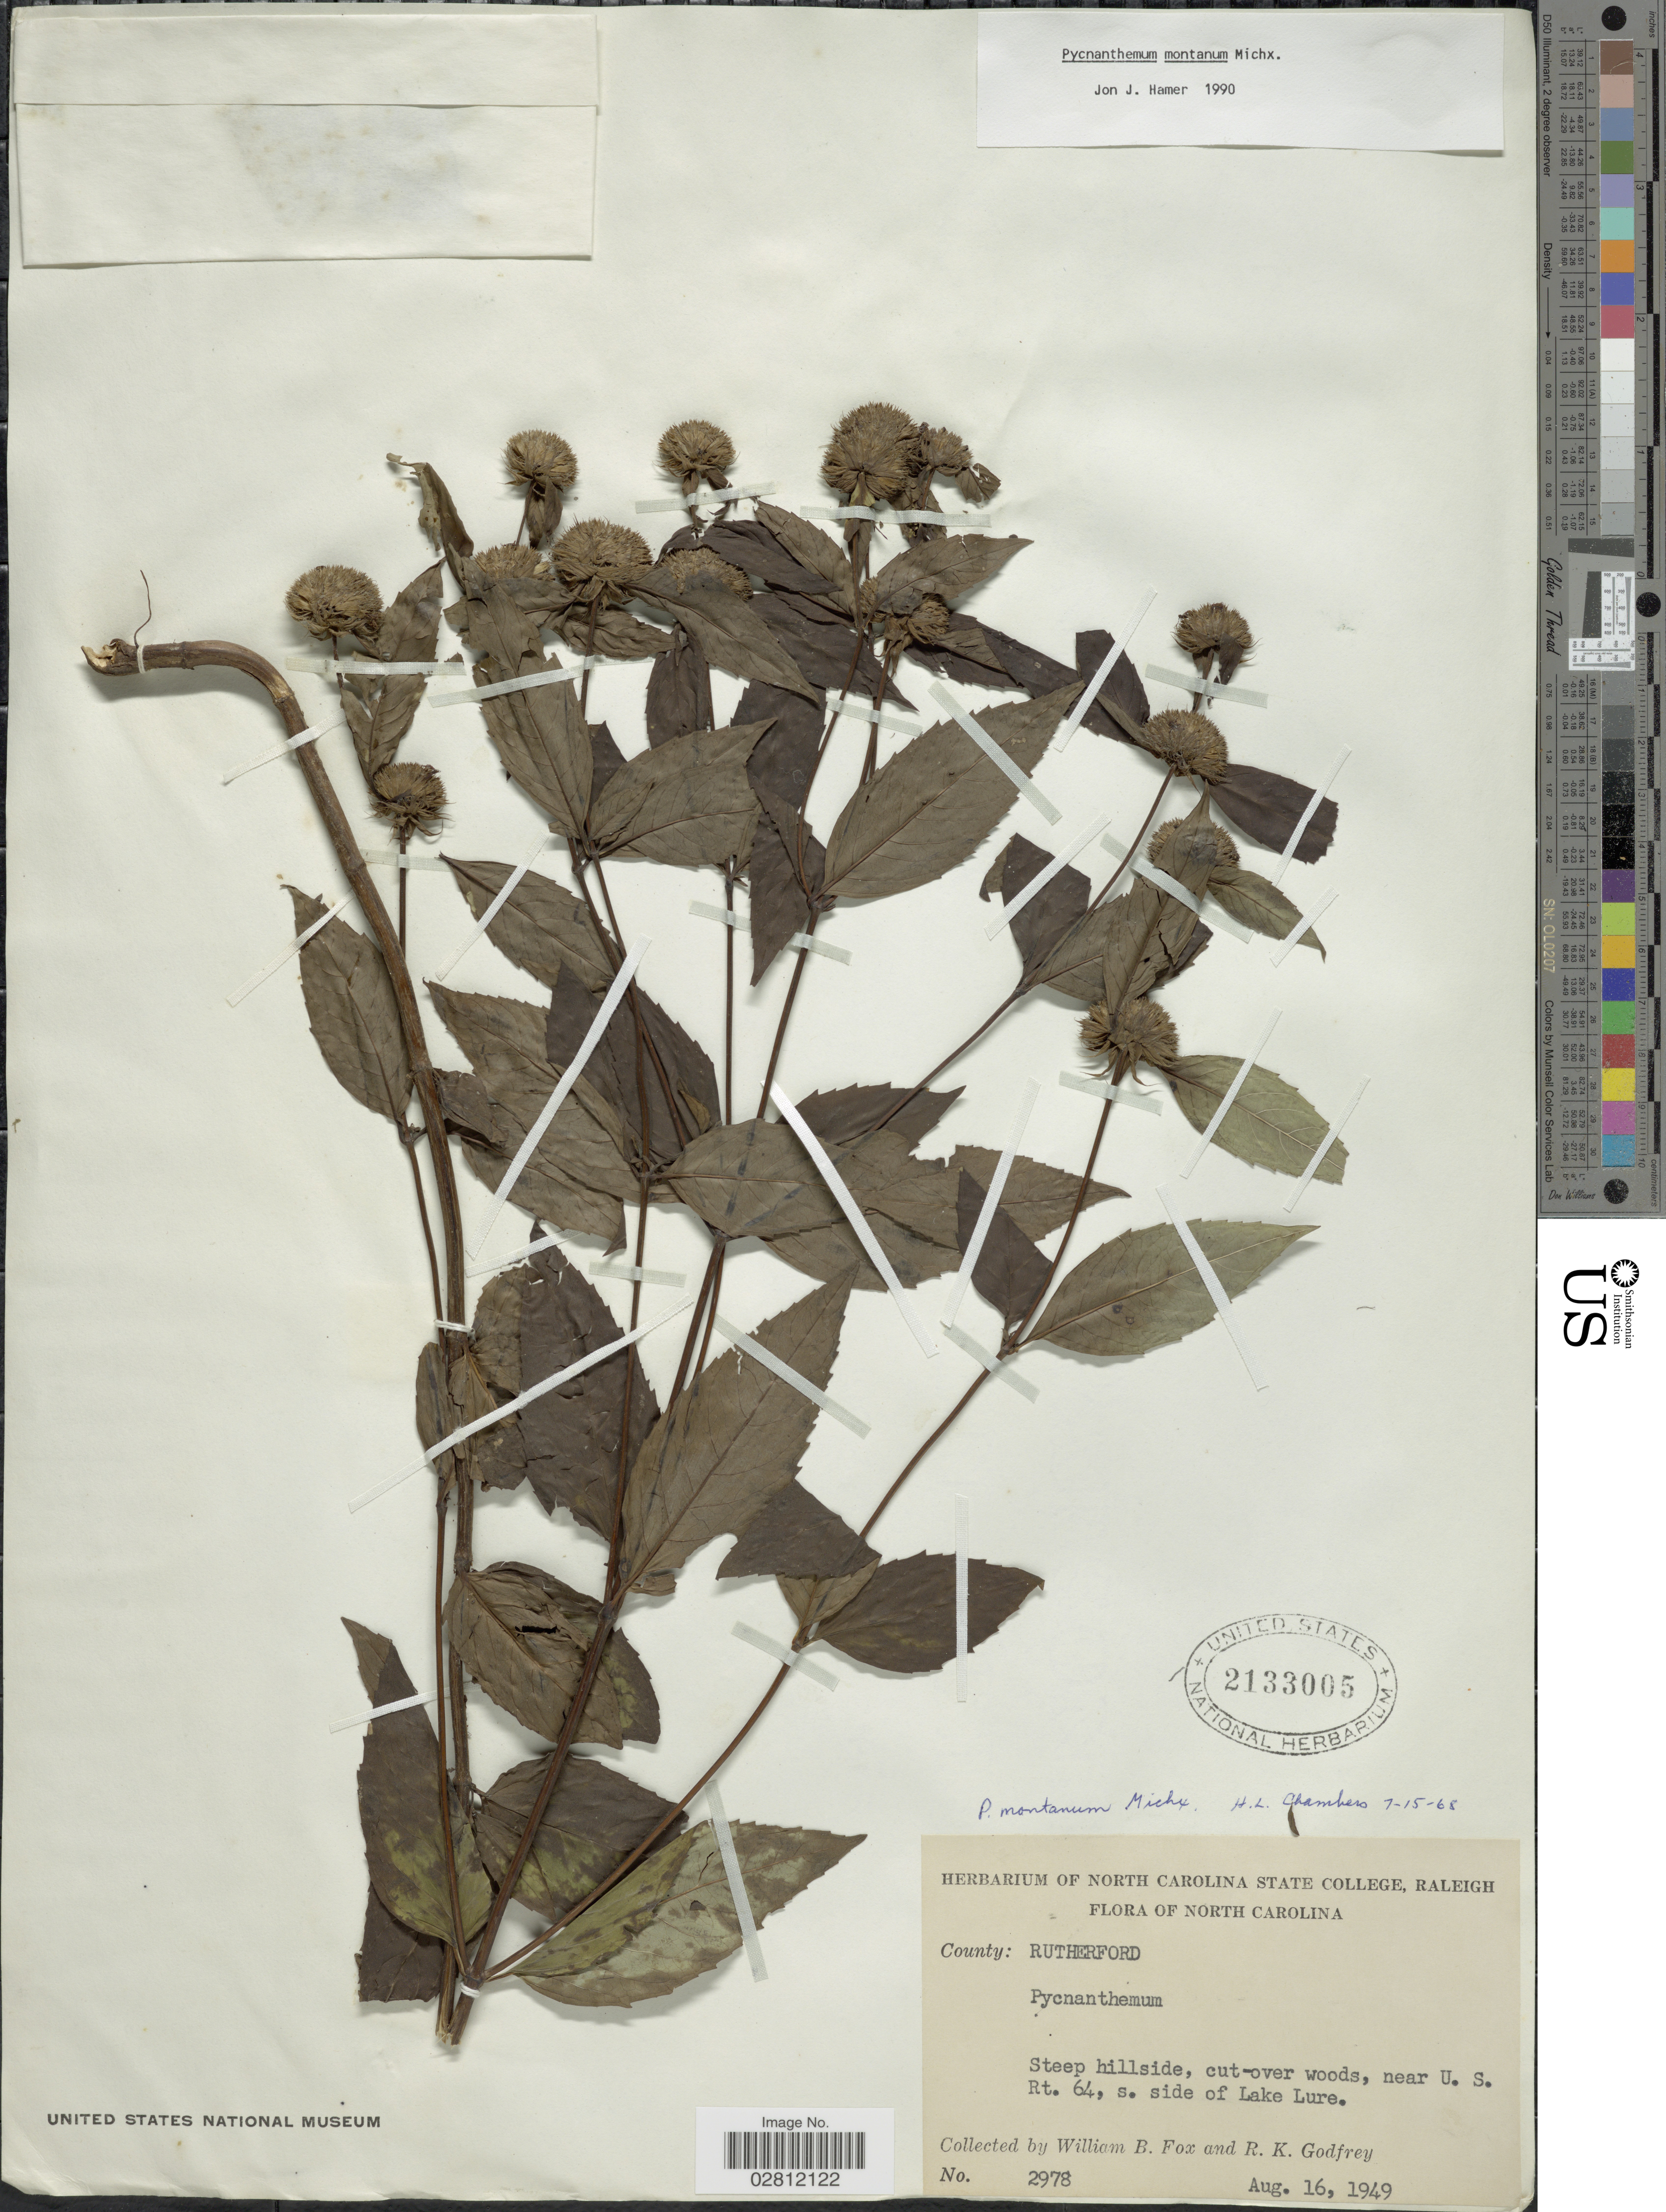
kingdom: Plantae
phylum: Tracheophyta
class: Magnoliopsida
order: Lamiales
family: Lamiaceae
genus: Pycnanthemum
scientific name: Pycnanthemum montanum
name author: Michx.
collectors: W. B. Fox & R. K. Godfrey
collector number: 2978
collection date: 1949-08-16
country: United States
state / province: North Carolina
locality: County Rutherford, Steep hillside, cut-over woods, near U.S. Rt. 64, s. side of Lake Lure.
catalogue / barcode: US 2133005